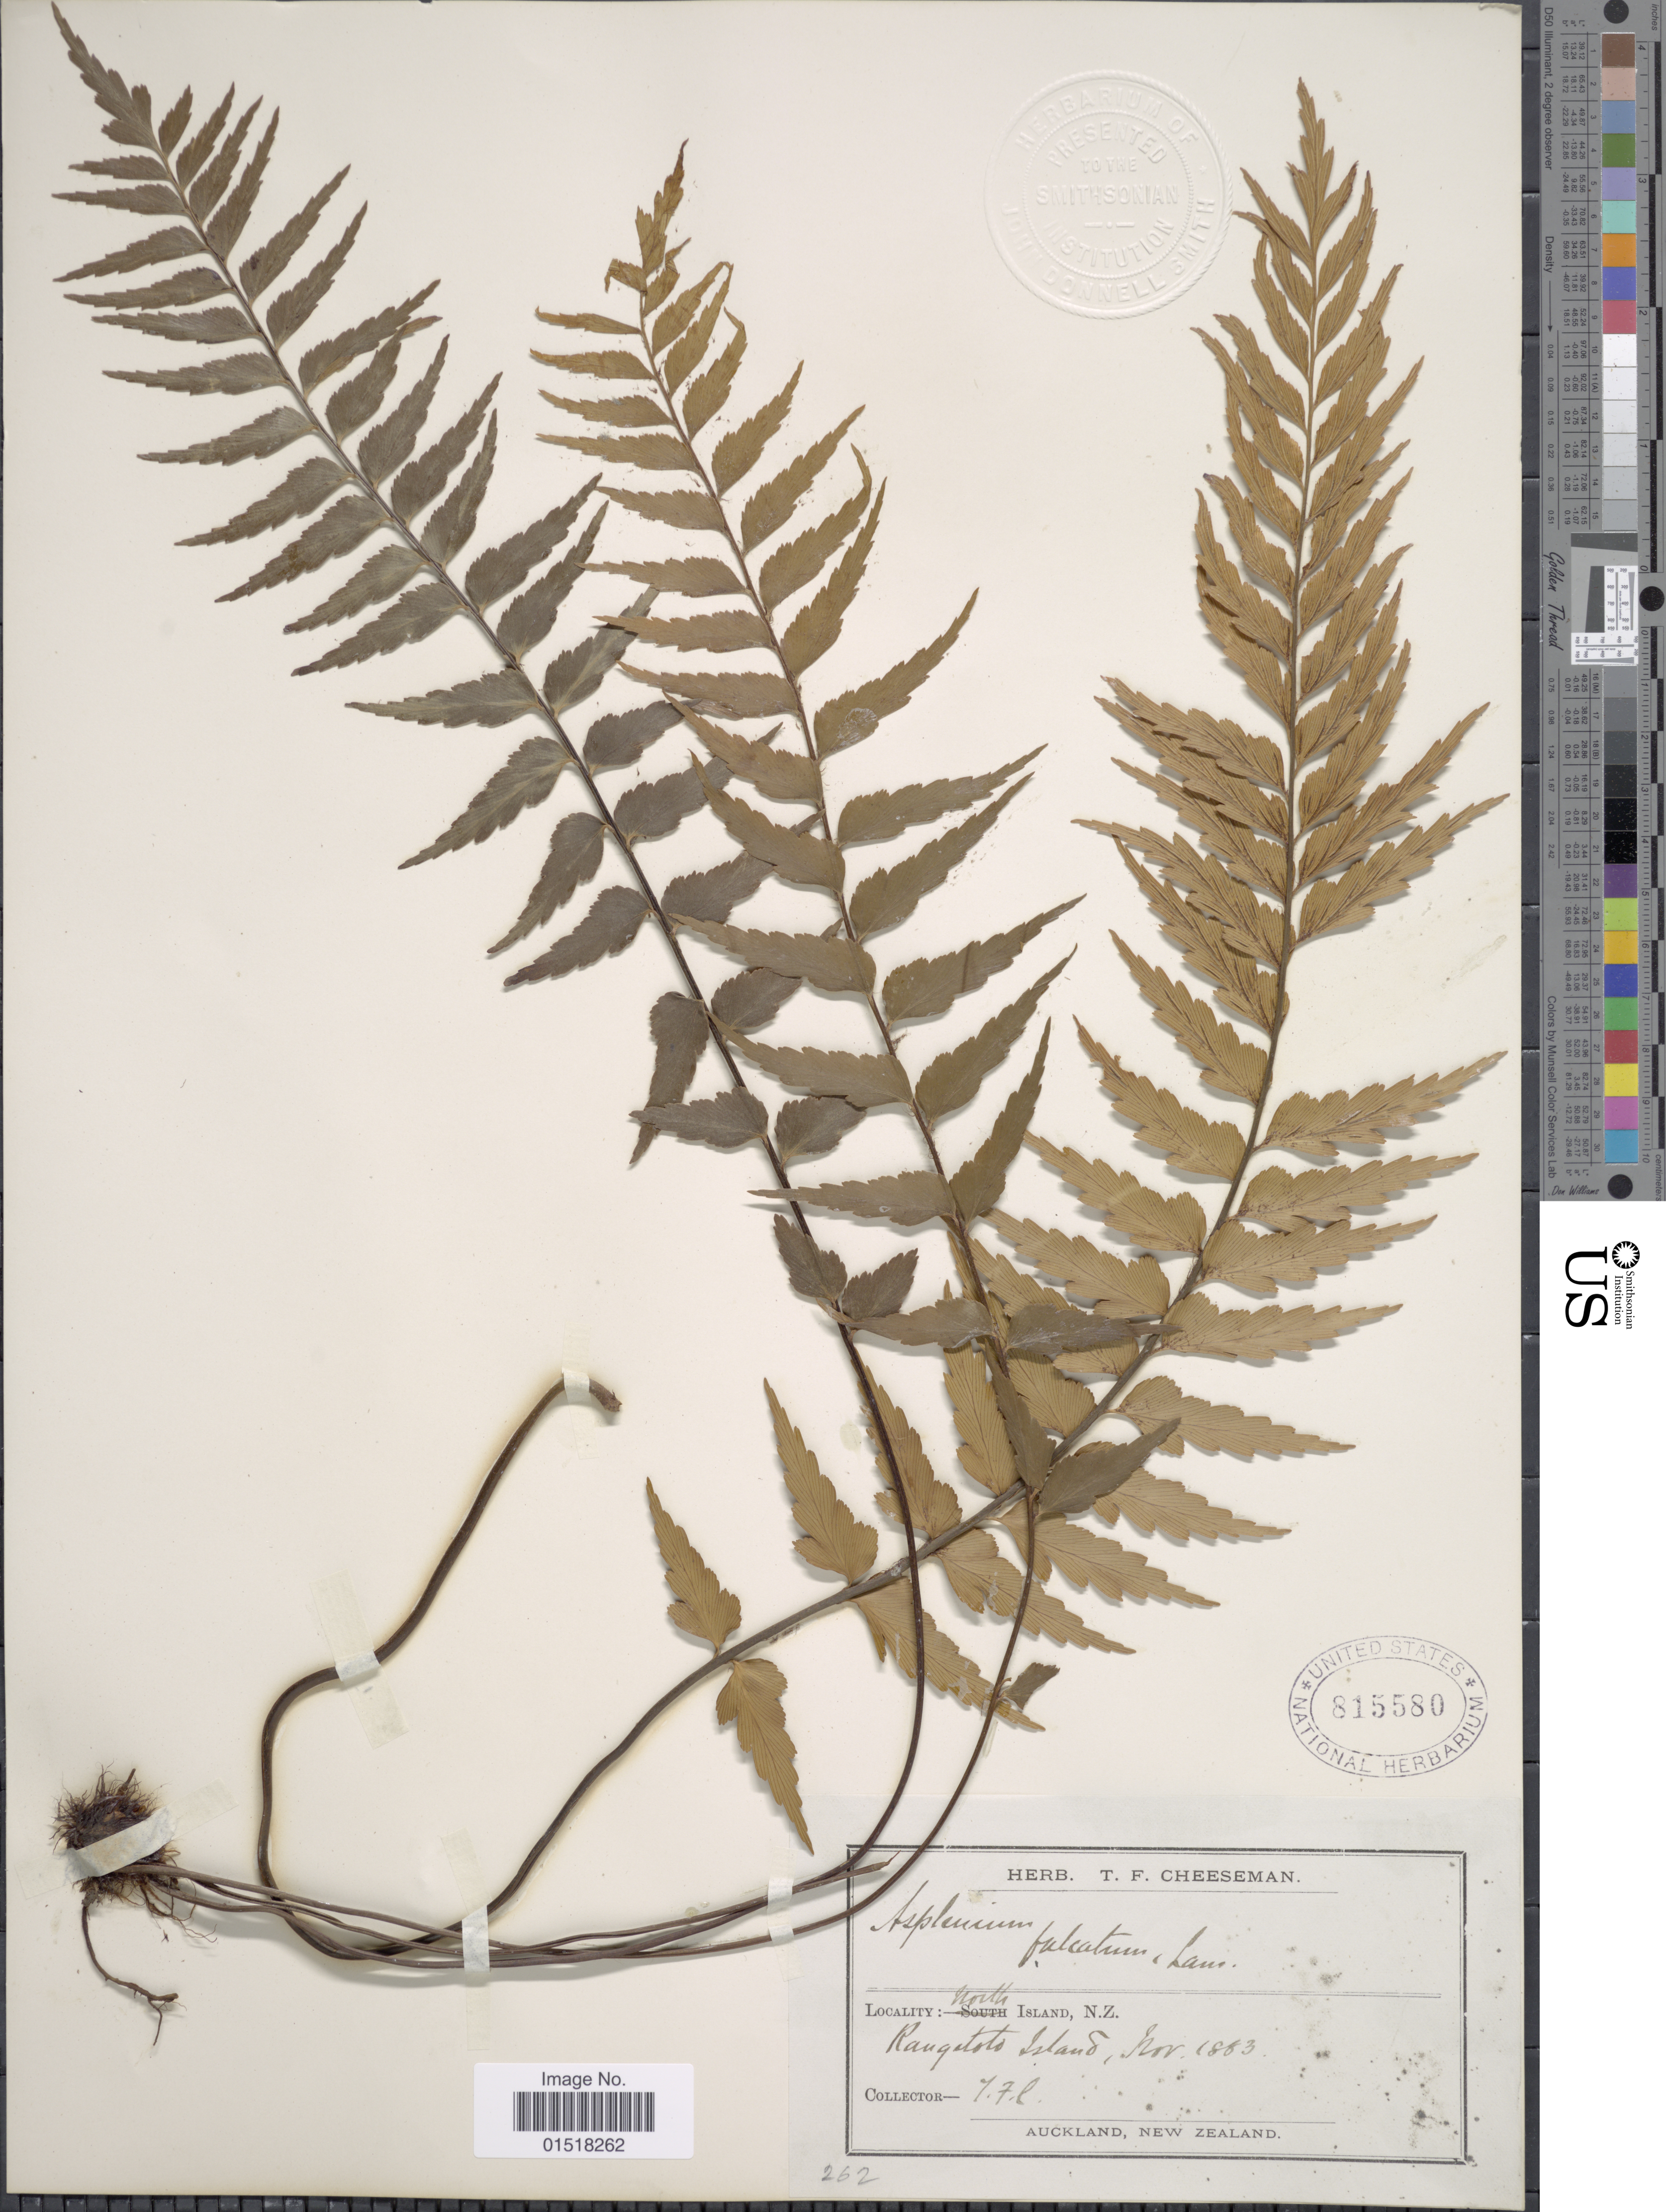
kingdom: Plantae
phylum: Tracheophyta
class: Polypodiopsida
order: Polypodiales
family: Aspleniaceae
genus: Asplenium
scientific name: Asplenium polyodon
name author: G. Forst.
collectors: T. F. Cheeseman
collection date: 1863-11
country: New Zealand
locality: North Island. Rangitoto Island.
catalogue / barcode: US 815580